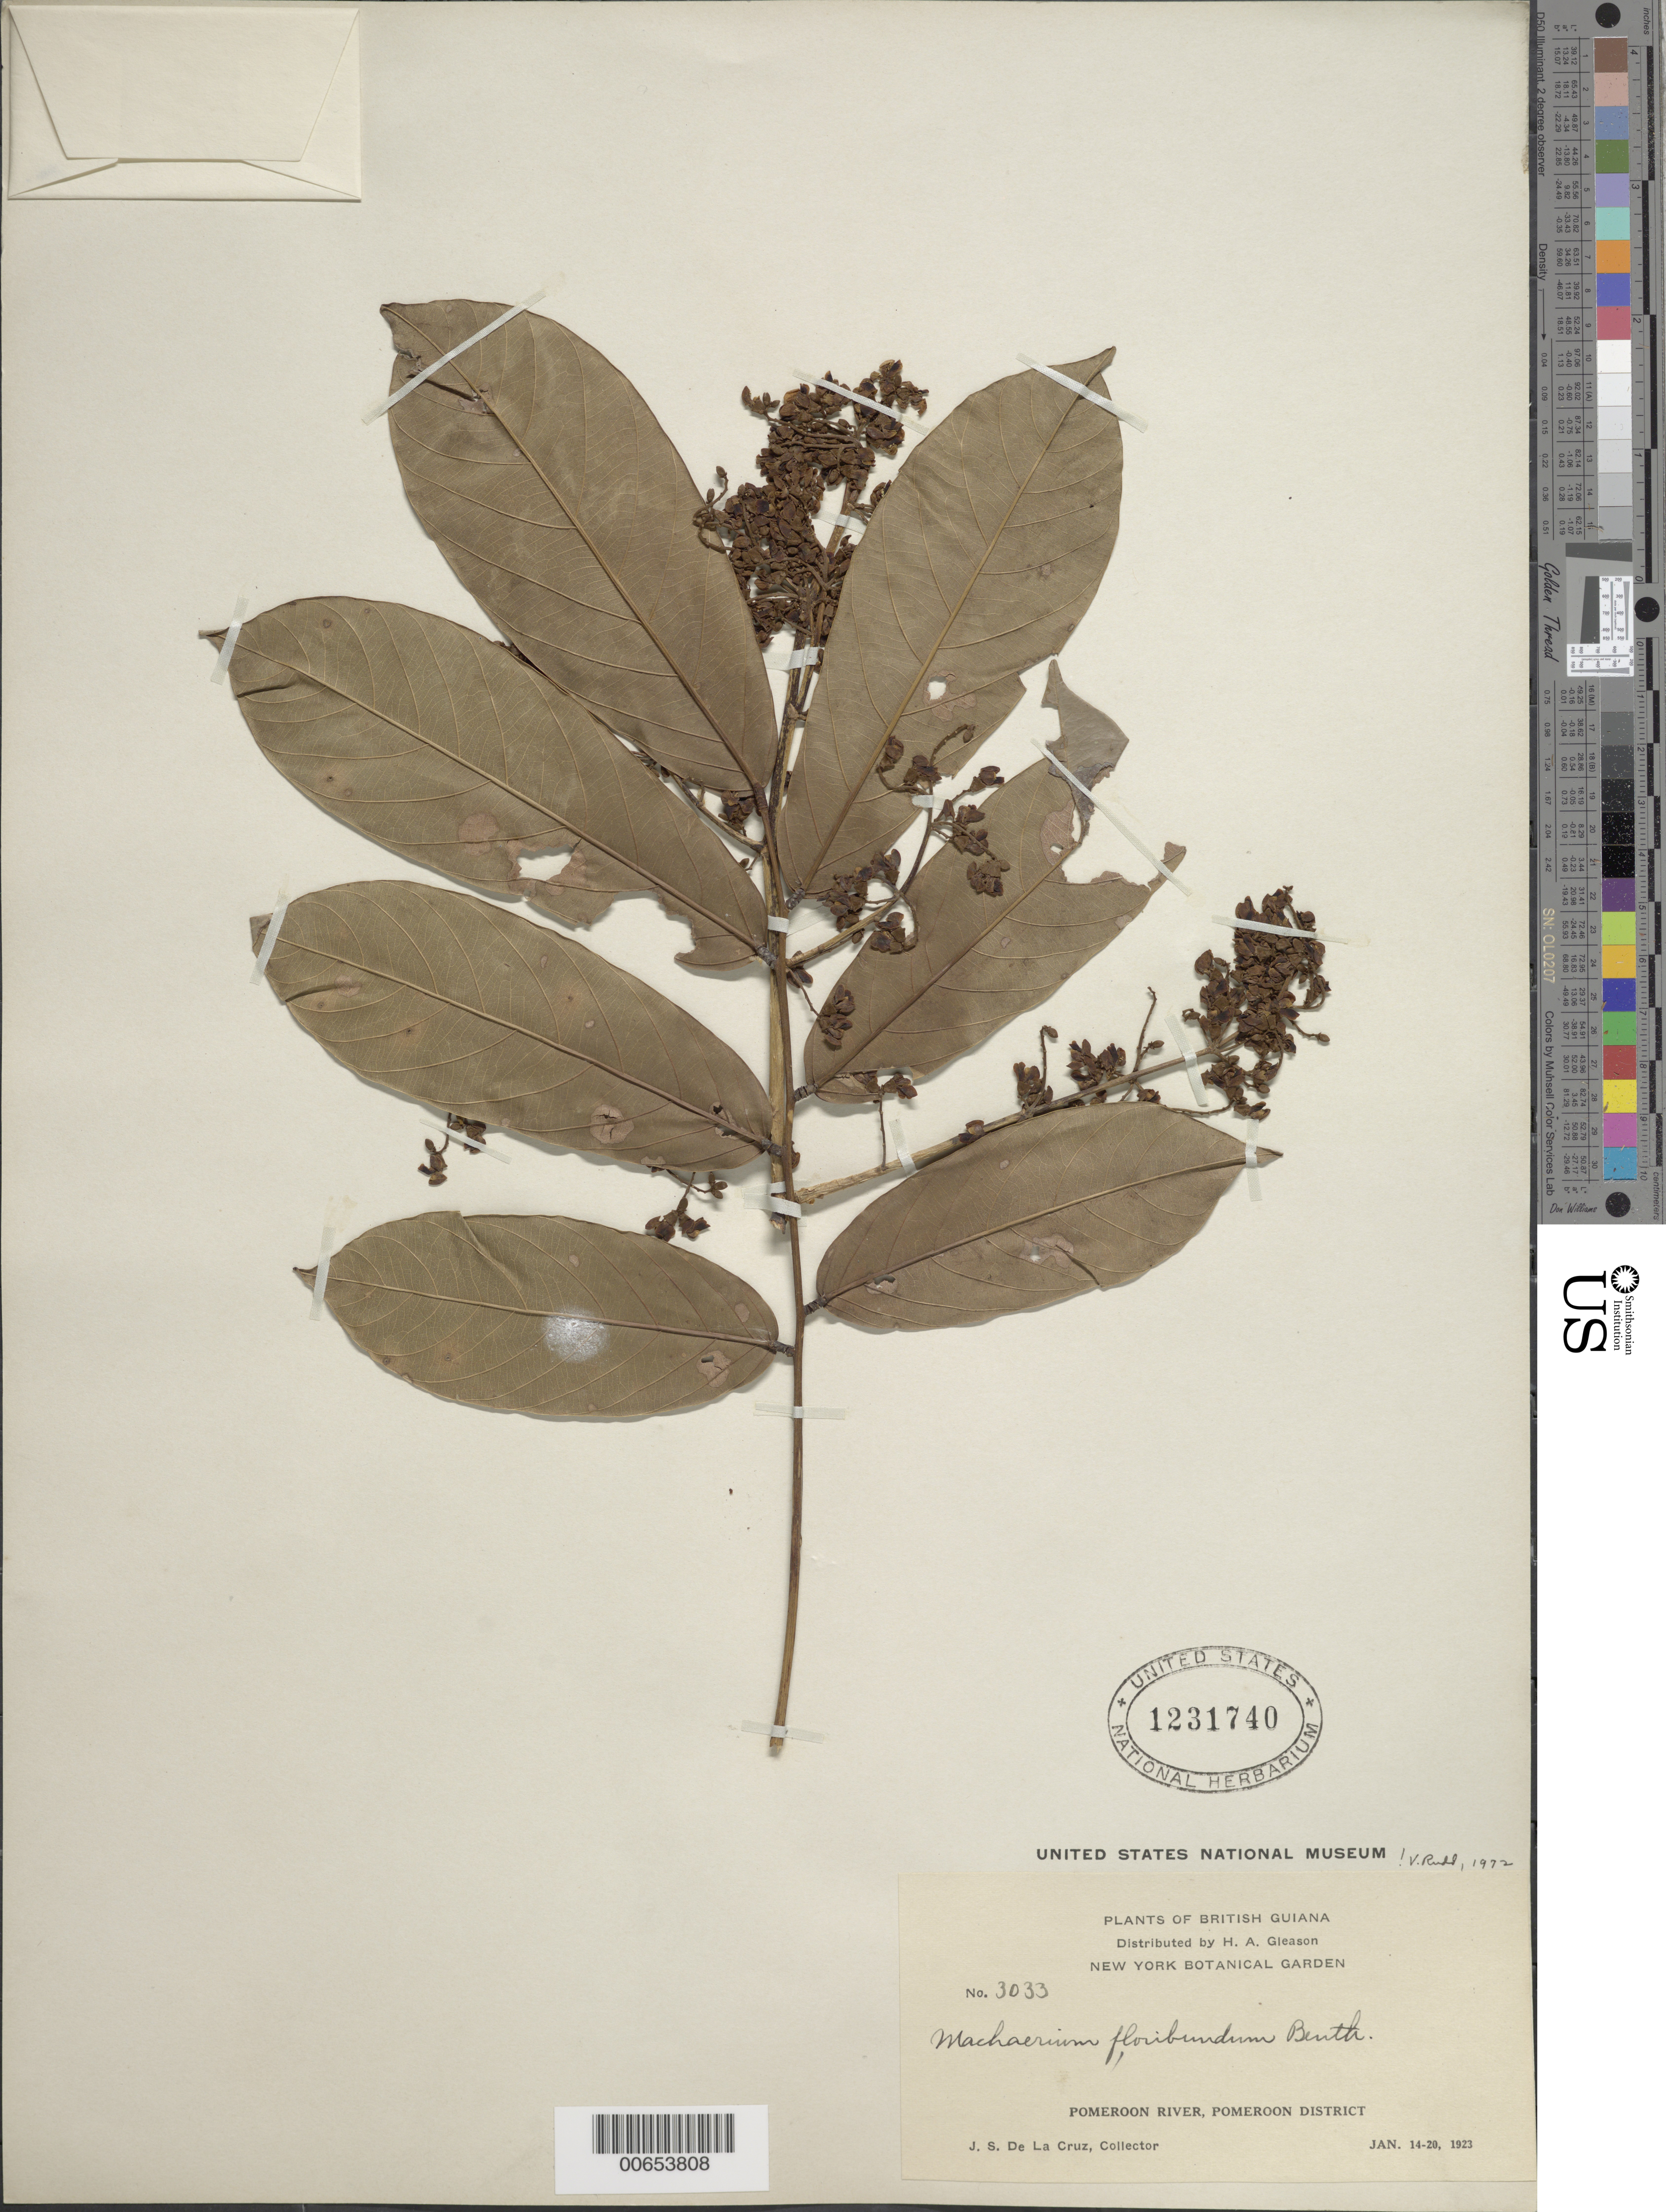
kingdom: Plantae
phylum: Tracheophyta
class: Magnoliopsida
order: Fabales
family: Fabaceae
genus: Machaerium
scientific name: Machaerium floribundum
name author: Benth.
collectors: J. S. de la Cruz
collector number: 3033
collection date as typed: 14-Jan-23 to 20-Jan-23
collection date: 1923-01-14/1923-01-20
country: Guyana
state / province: Pomeroon-Supenaam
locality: Pomeroon R.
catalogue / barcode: US 1231740